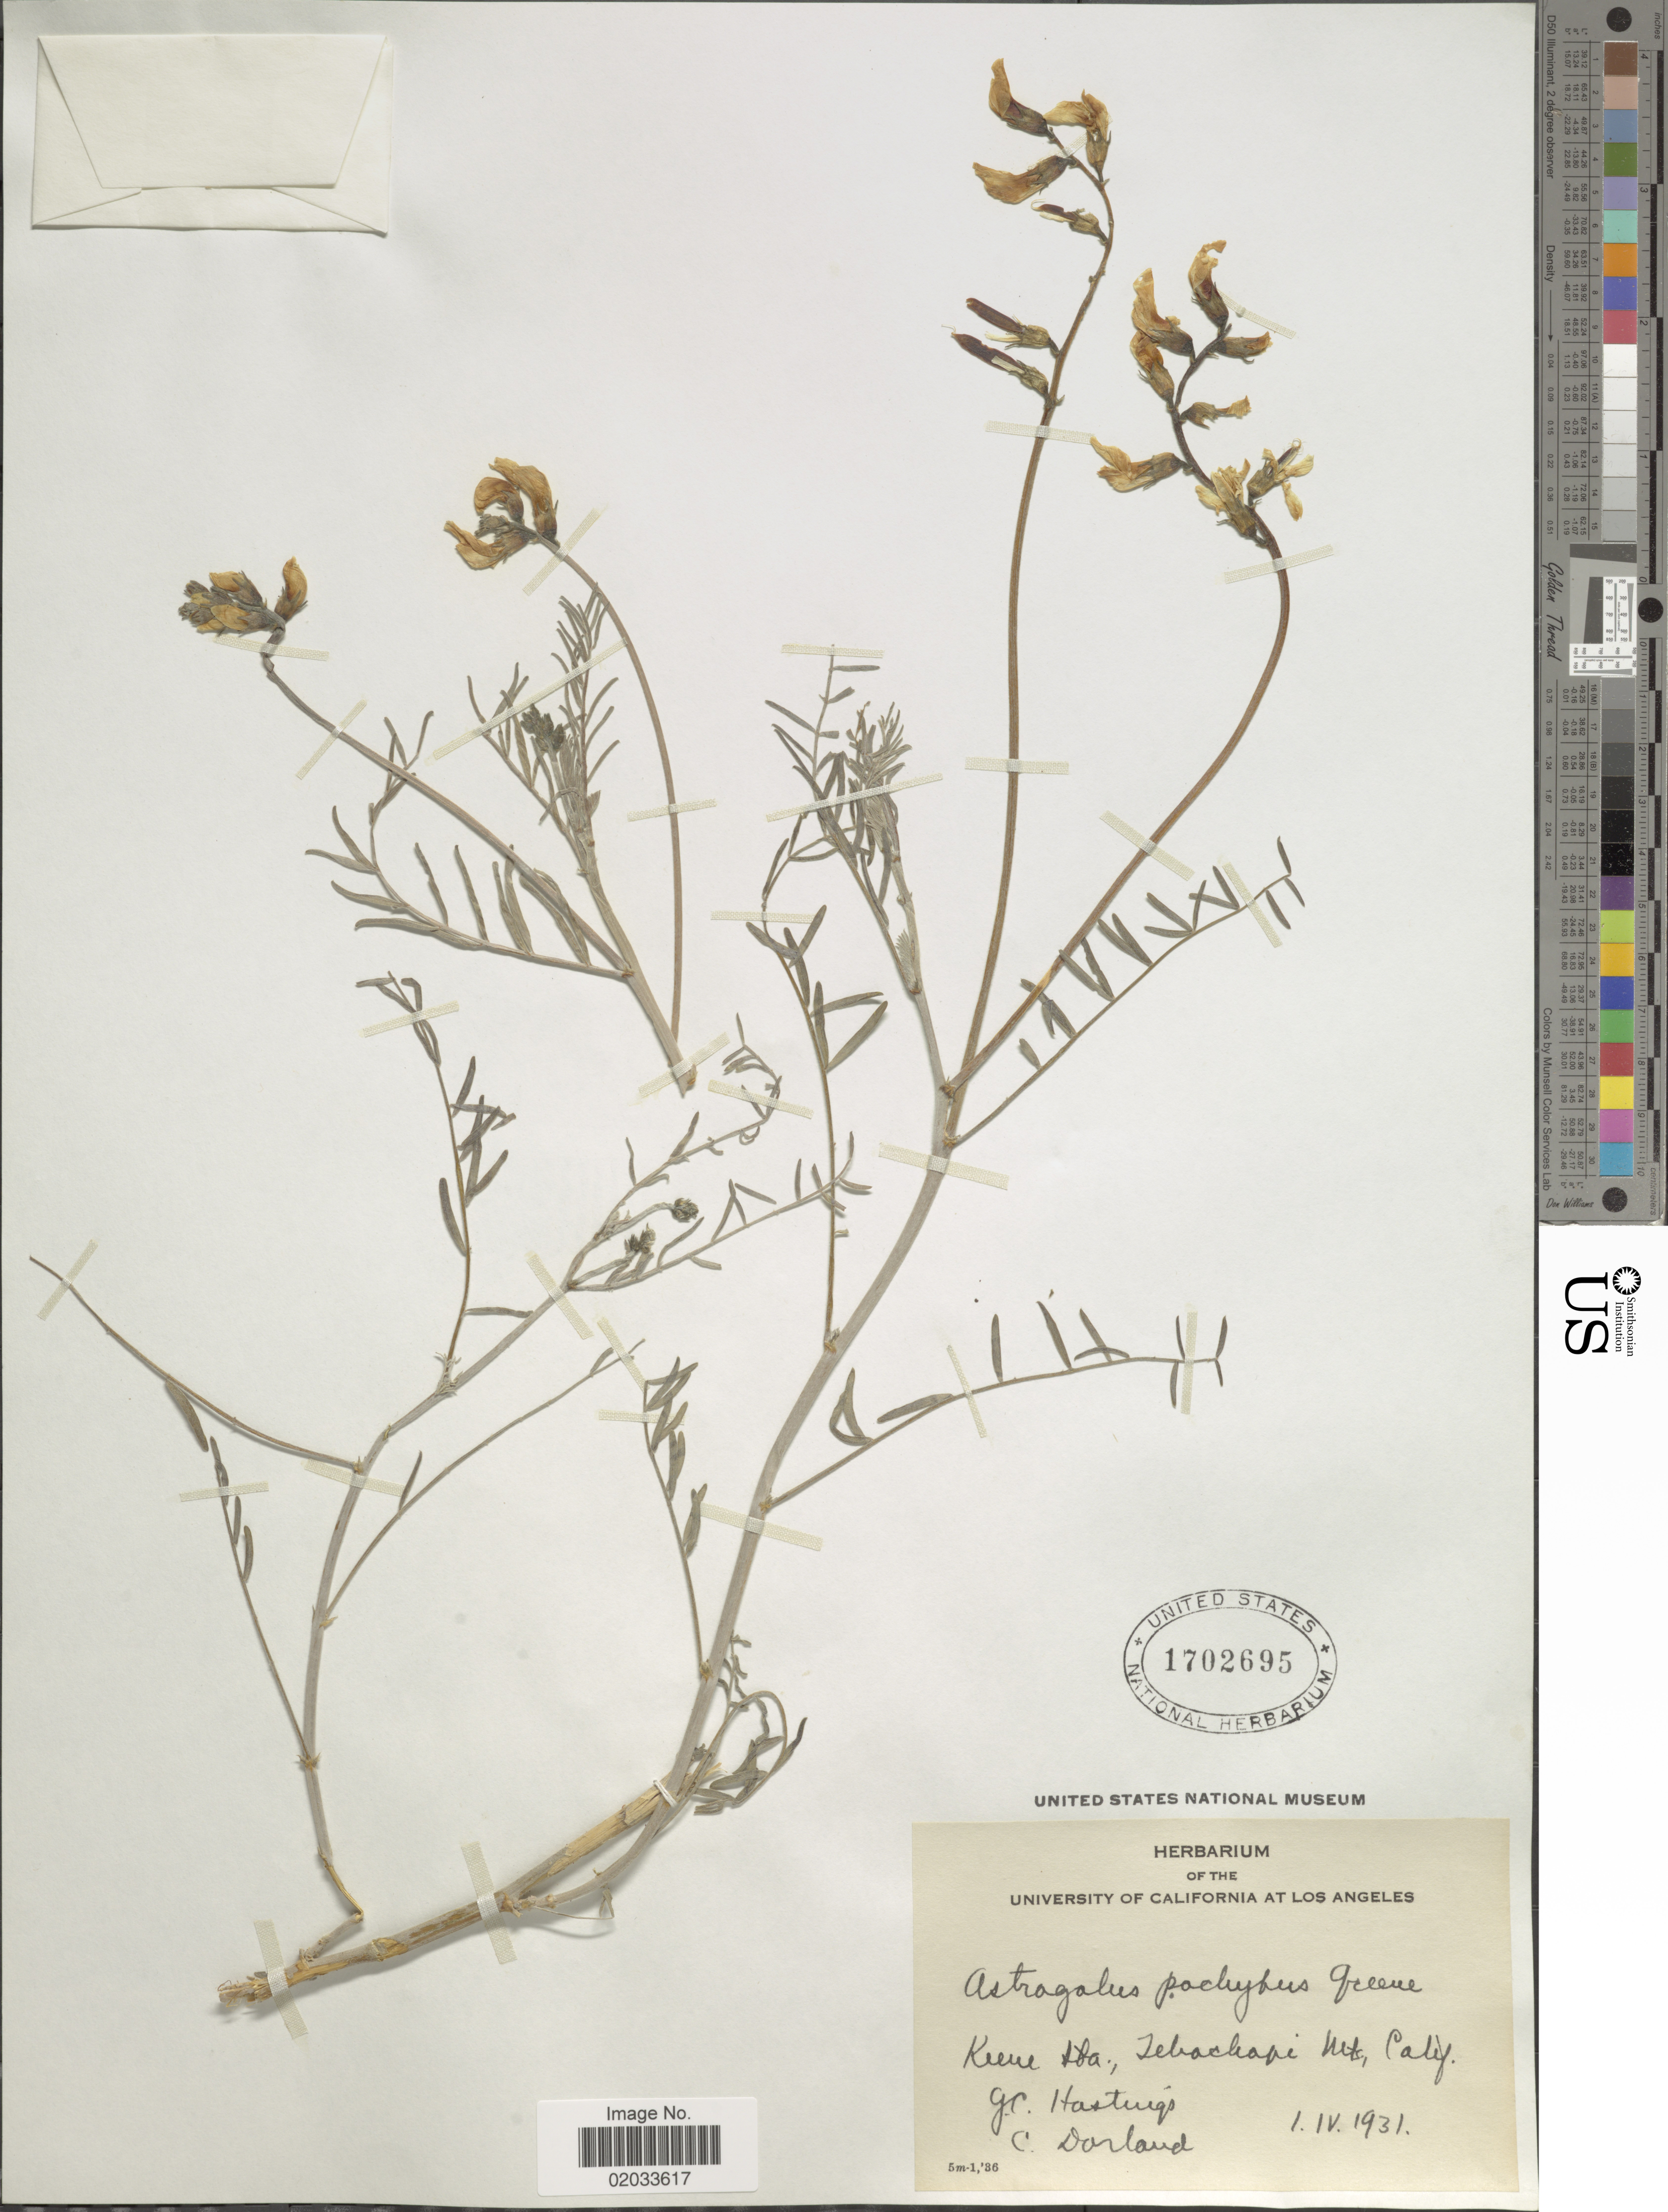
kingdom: Plantae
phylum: Tracheophyta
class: Magnoliopsida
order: Fabales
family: Fabaceae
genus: Astragalus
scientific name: Astragalus pachypus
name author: Greene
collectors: G. Hastings & C. Darland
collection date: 1931-04-01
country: United States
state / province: California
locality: Keene Sta, Tehachapi Mt.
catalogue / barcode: US 1702695